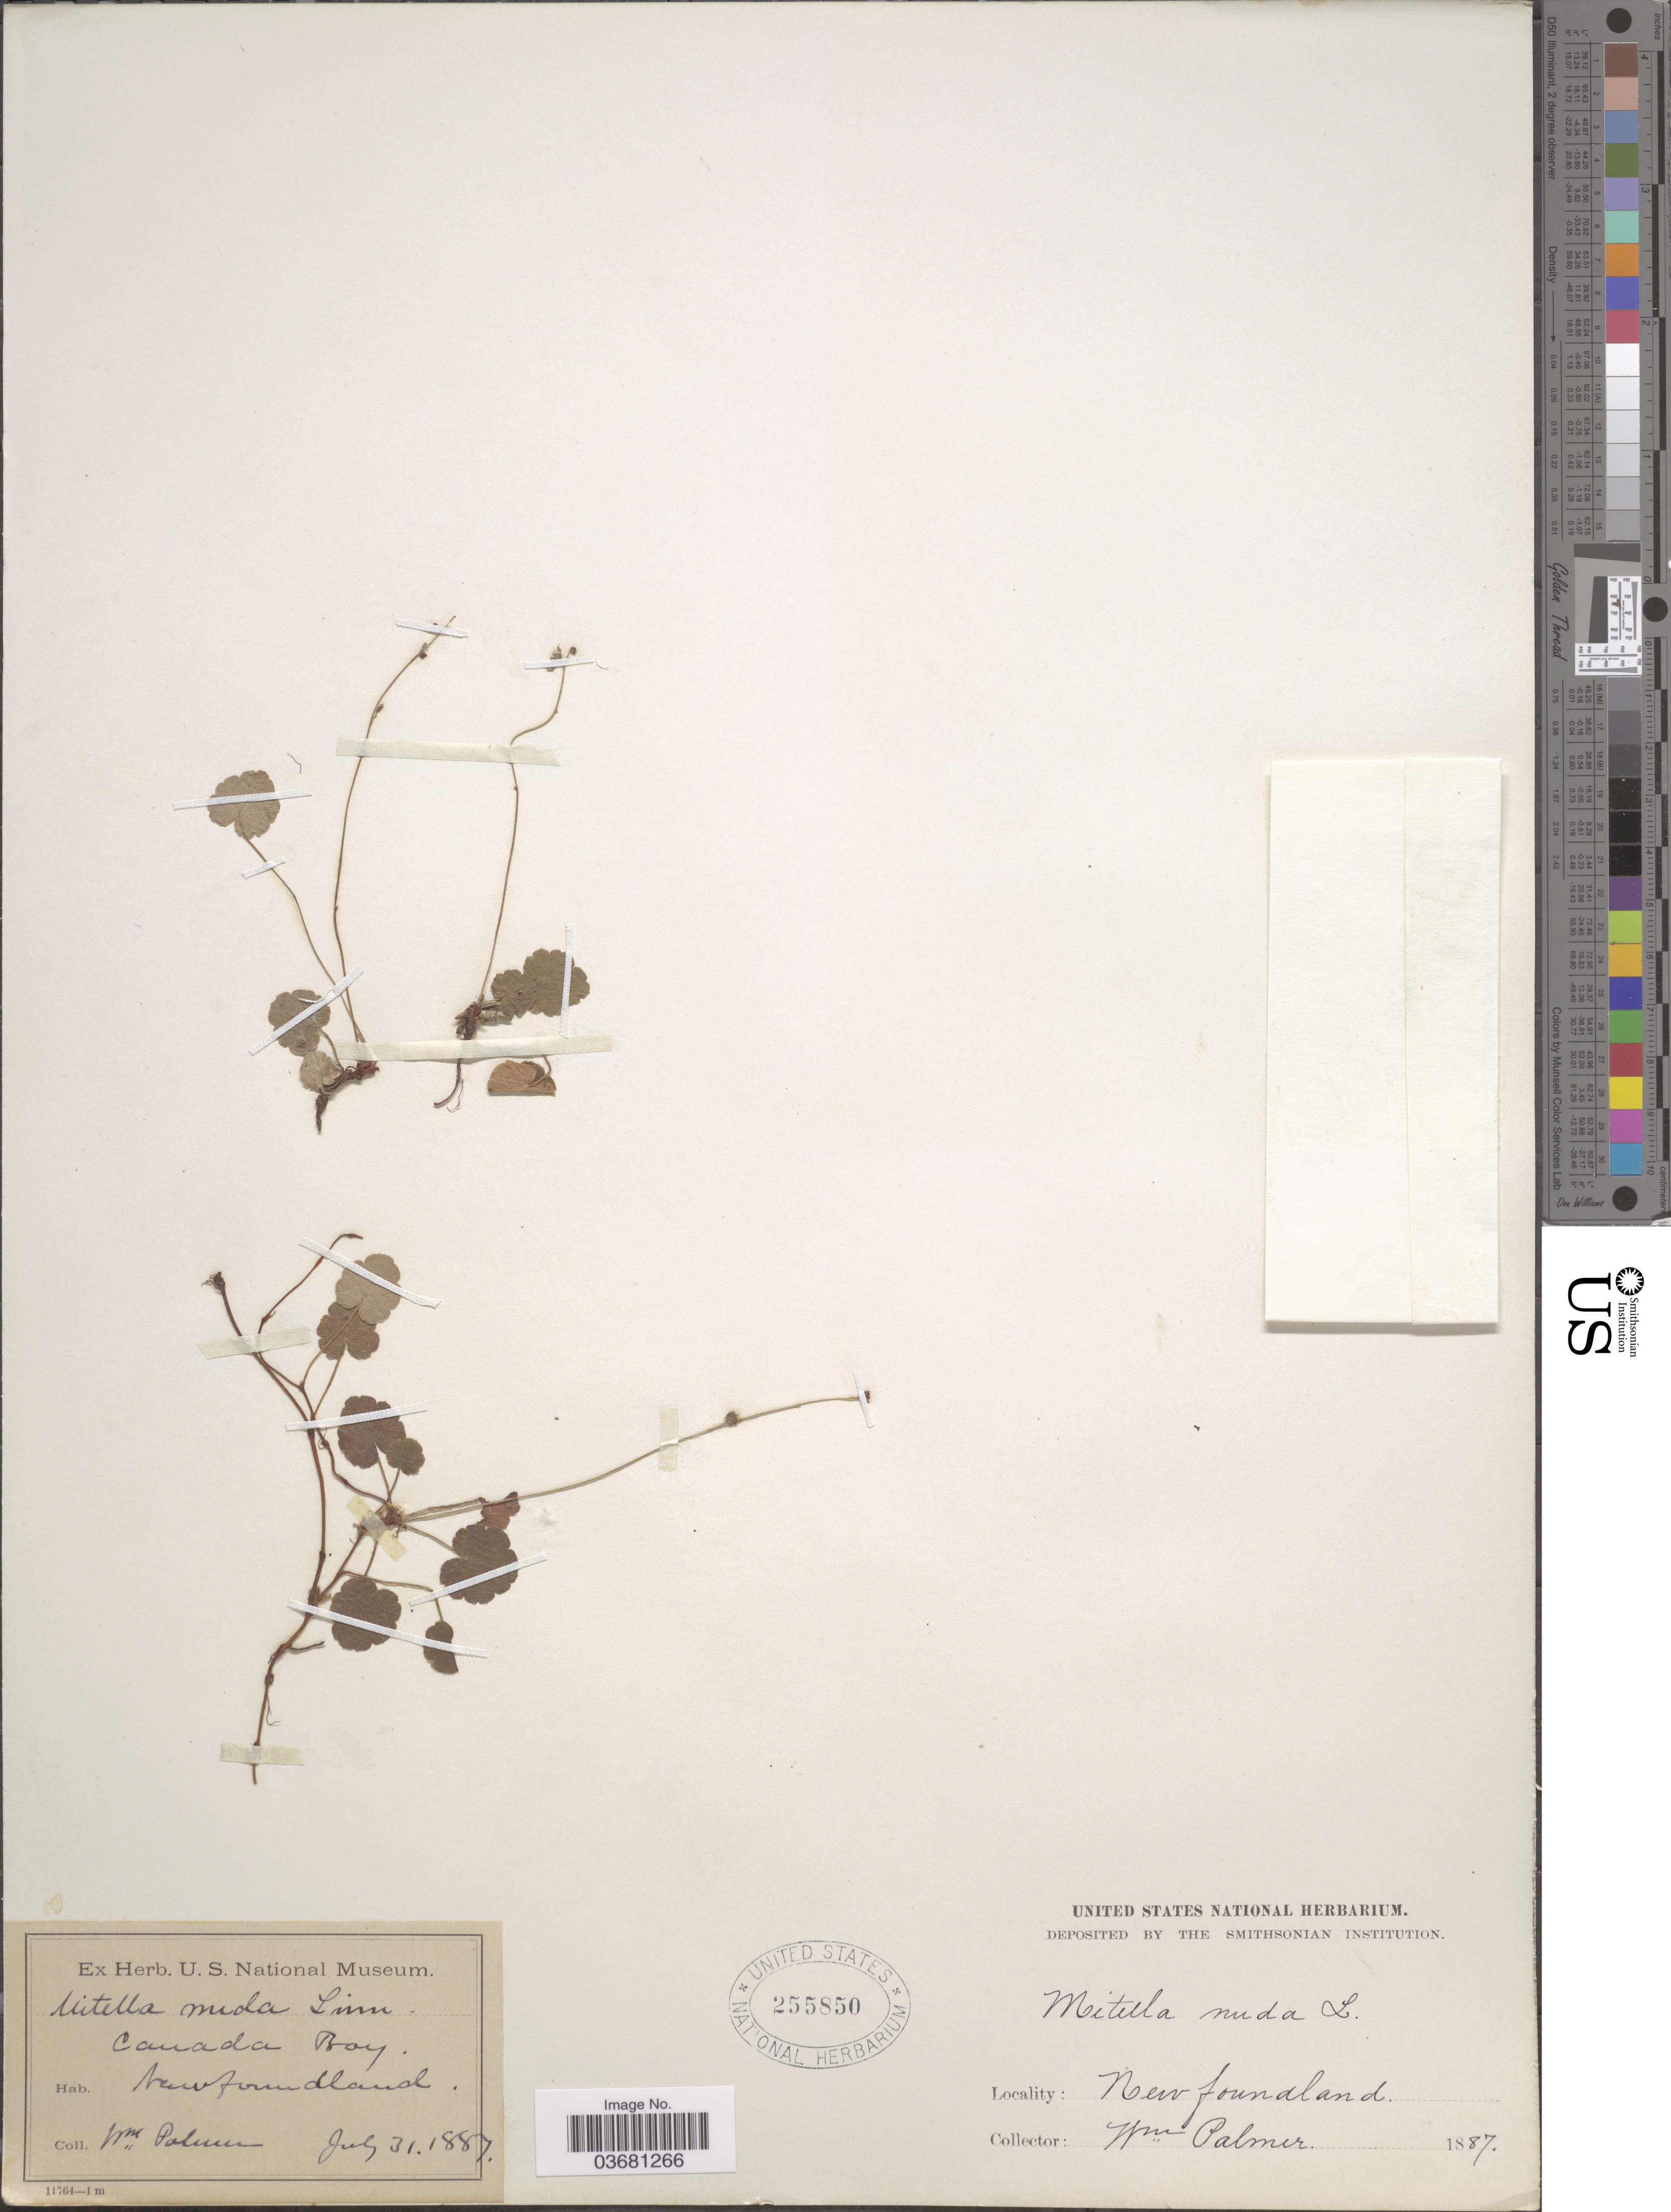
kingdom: Plantae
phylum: Tracheophyta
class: Magnoliopsida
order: Saxifragales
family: Saxifragaceae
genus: Mitella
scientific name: Mitella nuda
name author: L.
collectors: W. Palmer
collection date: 1887-07-31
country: Canada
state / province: Newfoundland and Labrador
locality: Canada Bay.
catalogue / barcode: US 255850